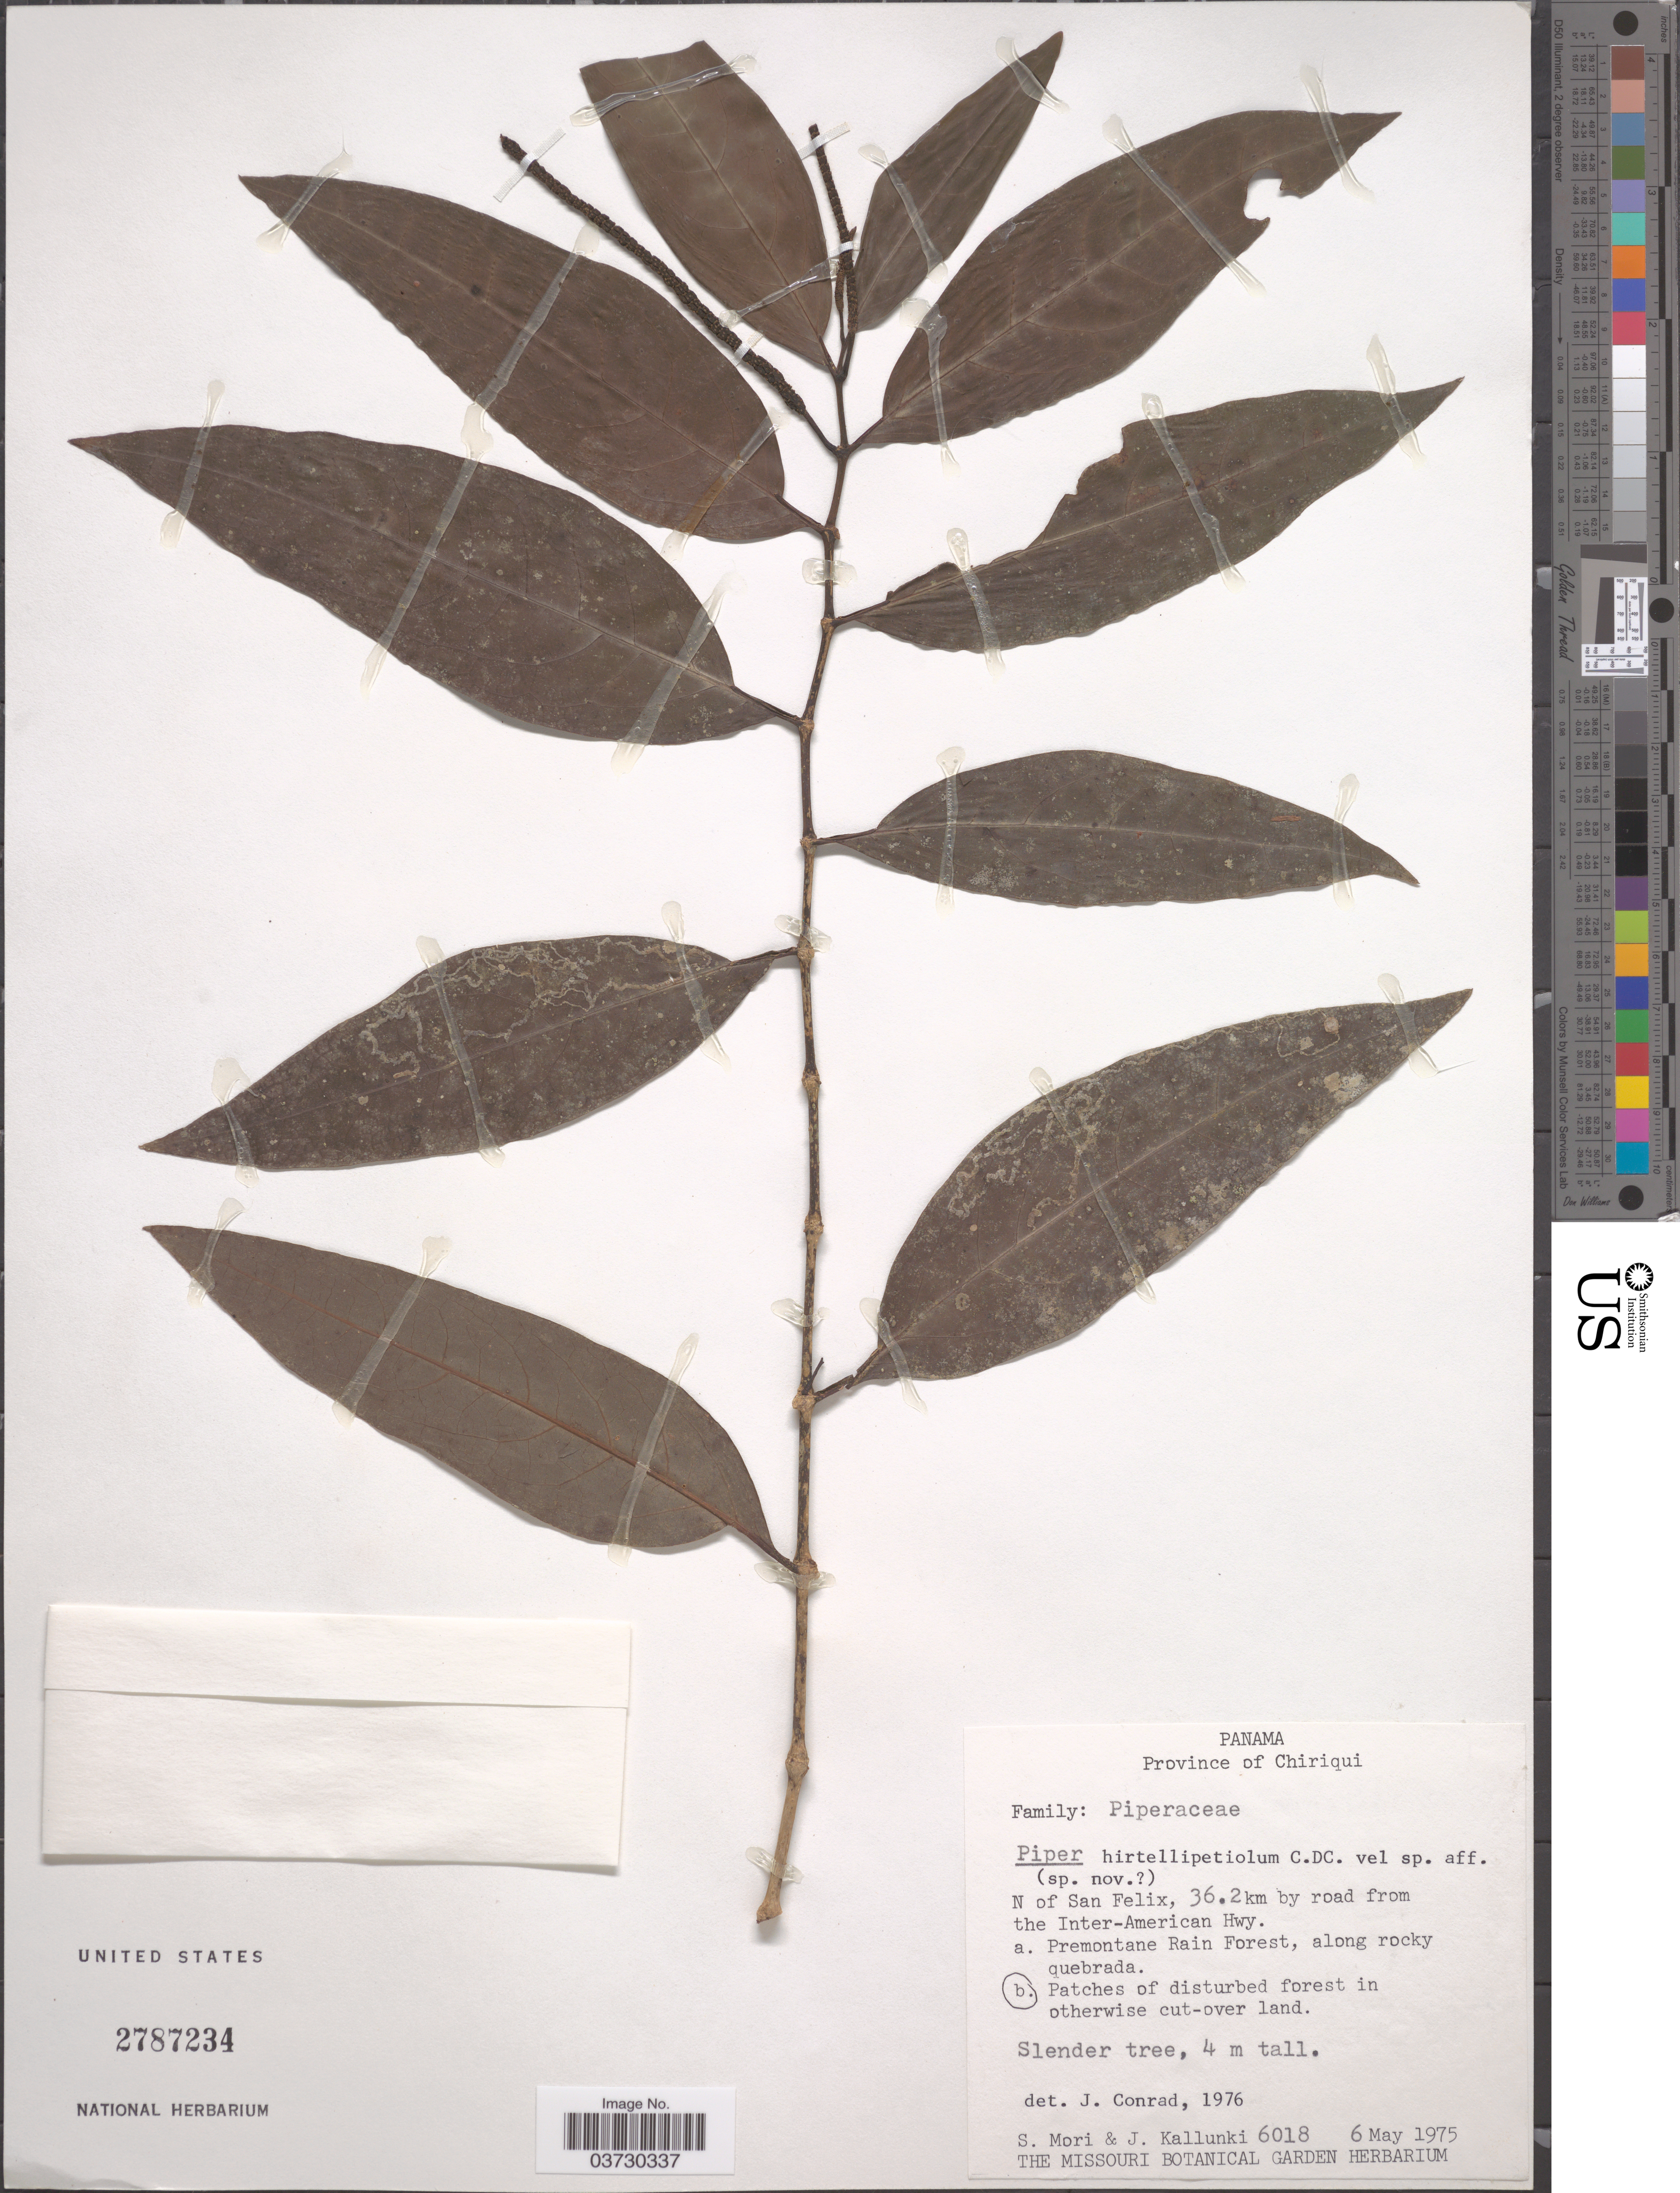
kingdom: Plantae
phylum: Tracheophyta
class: Magnoliopsida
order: Piperales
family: Piperaceae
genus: Piper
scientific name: Piper hirtellipetiolum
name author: C. DC.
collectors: S. Mori & J. Kallunki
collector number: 6018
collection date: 1975-05-06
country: Panama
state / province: Chiriqui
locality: N of San Felix, 36.2 km by road from the Inter-American Hwy.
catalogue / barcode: US 2787234